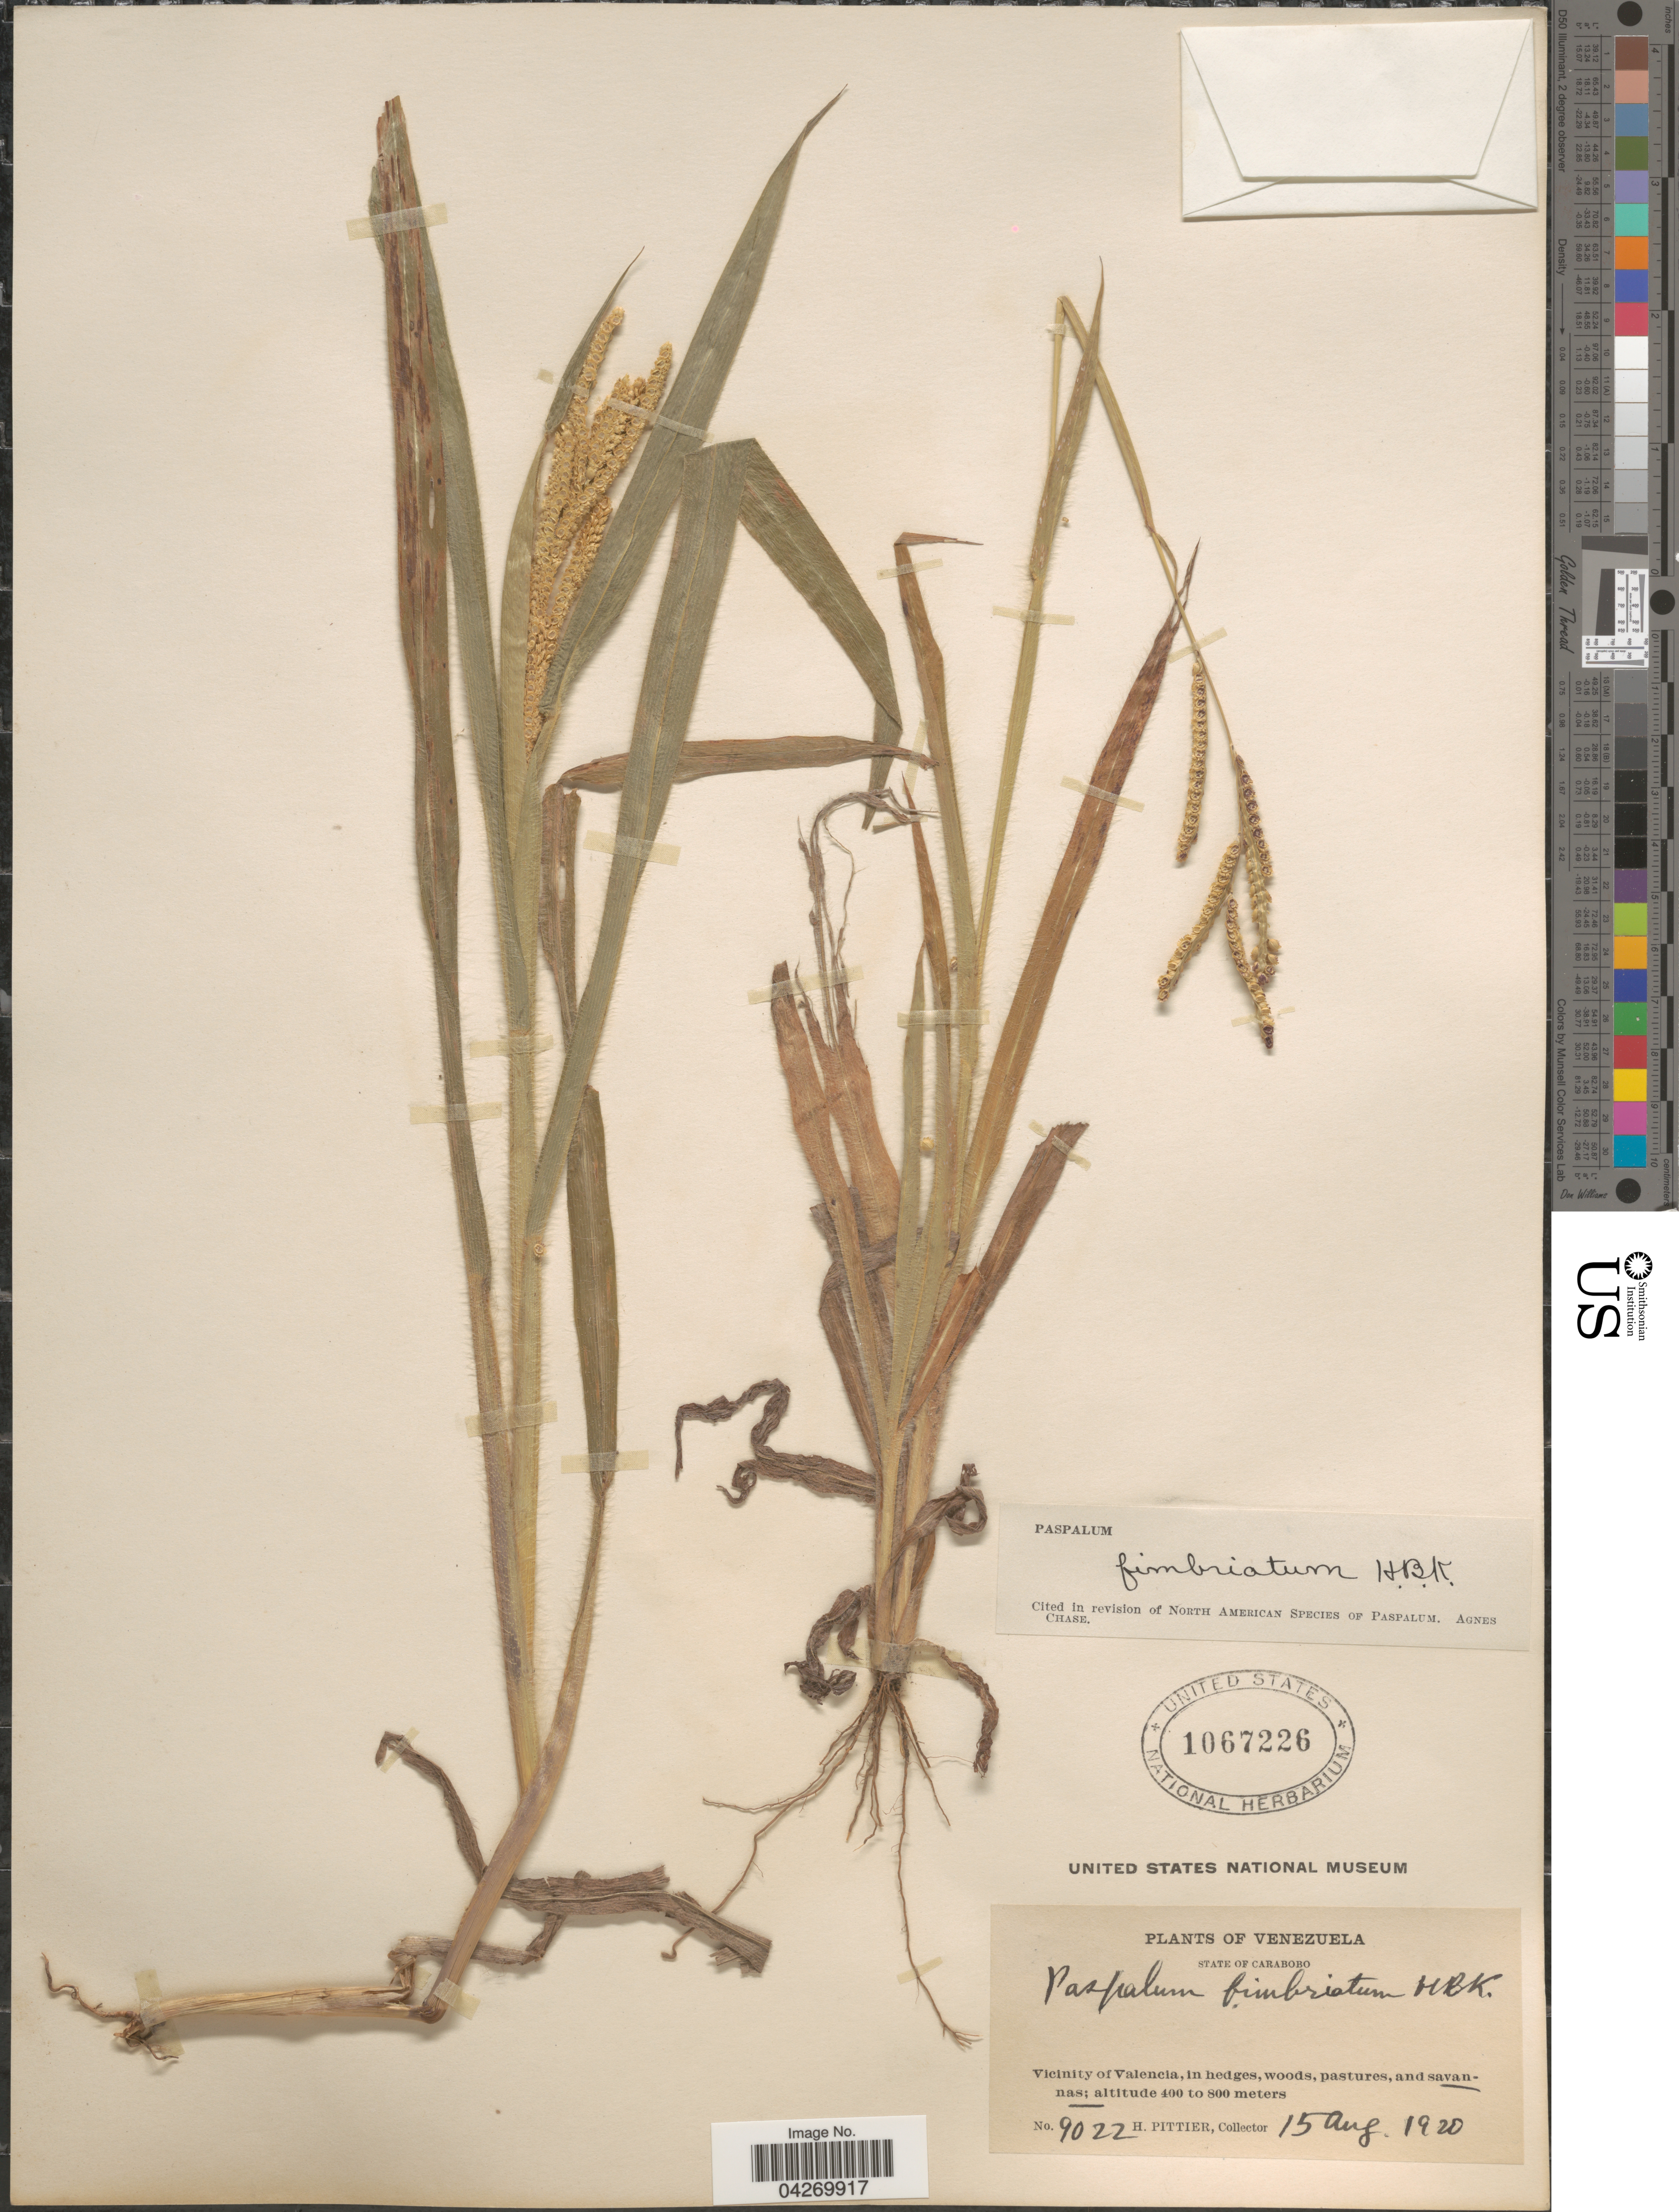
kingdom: Plantae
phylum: Tracheophyta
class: Liliopsida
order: Poales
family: Poaceae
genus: Paspalum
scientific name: Paspalum fimbriatum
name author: Kunth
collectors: H. F. Pittier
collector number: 9022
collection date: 1920-08-15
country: Venezuela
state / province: Carabobo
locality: Vicinity of Valencia, in hedges, woods, pastures, and savannas.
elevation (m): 400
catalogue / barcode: US 1067226